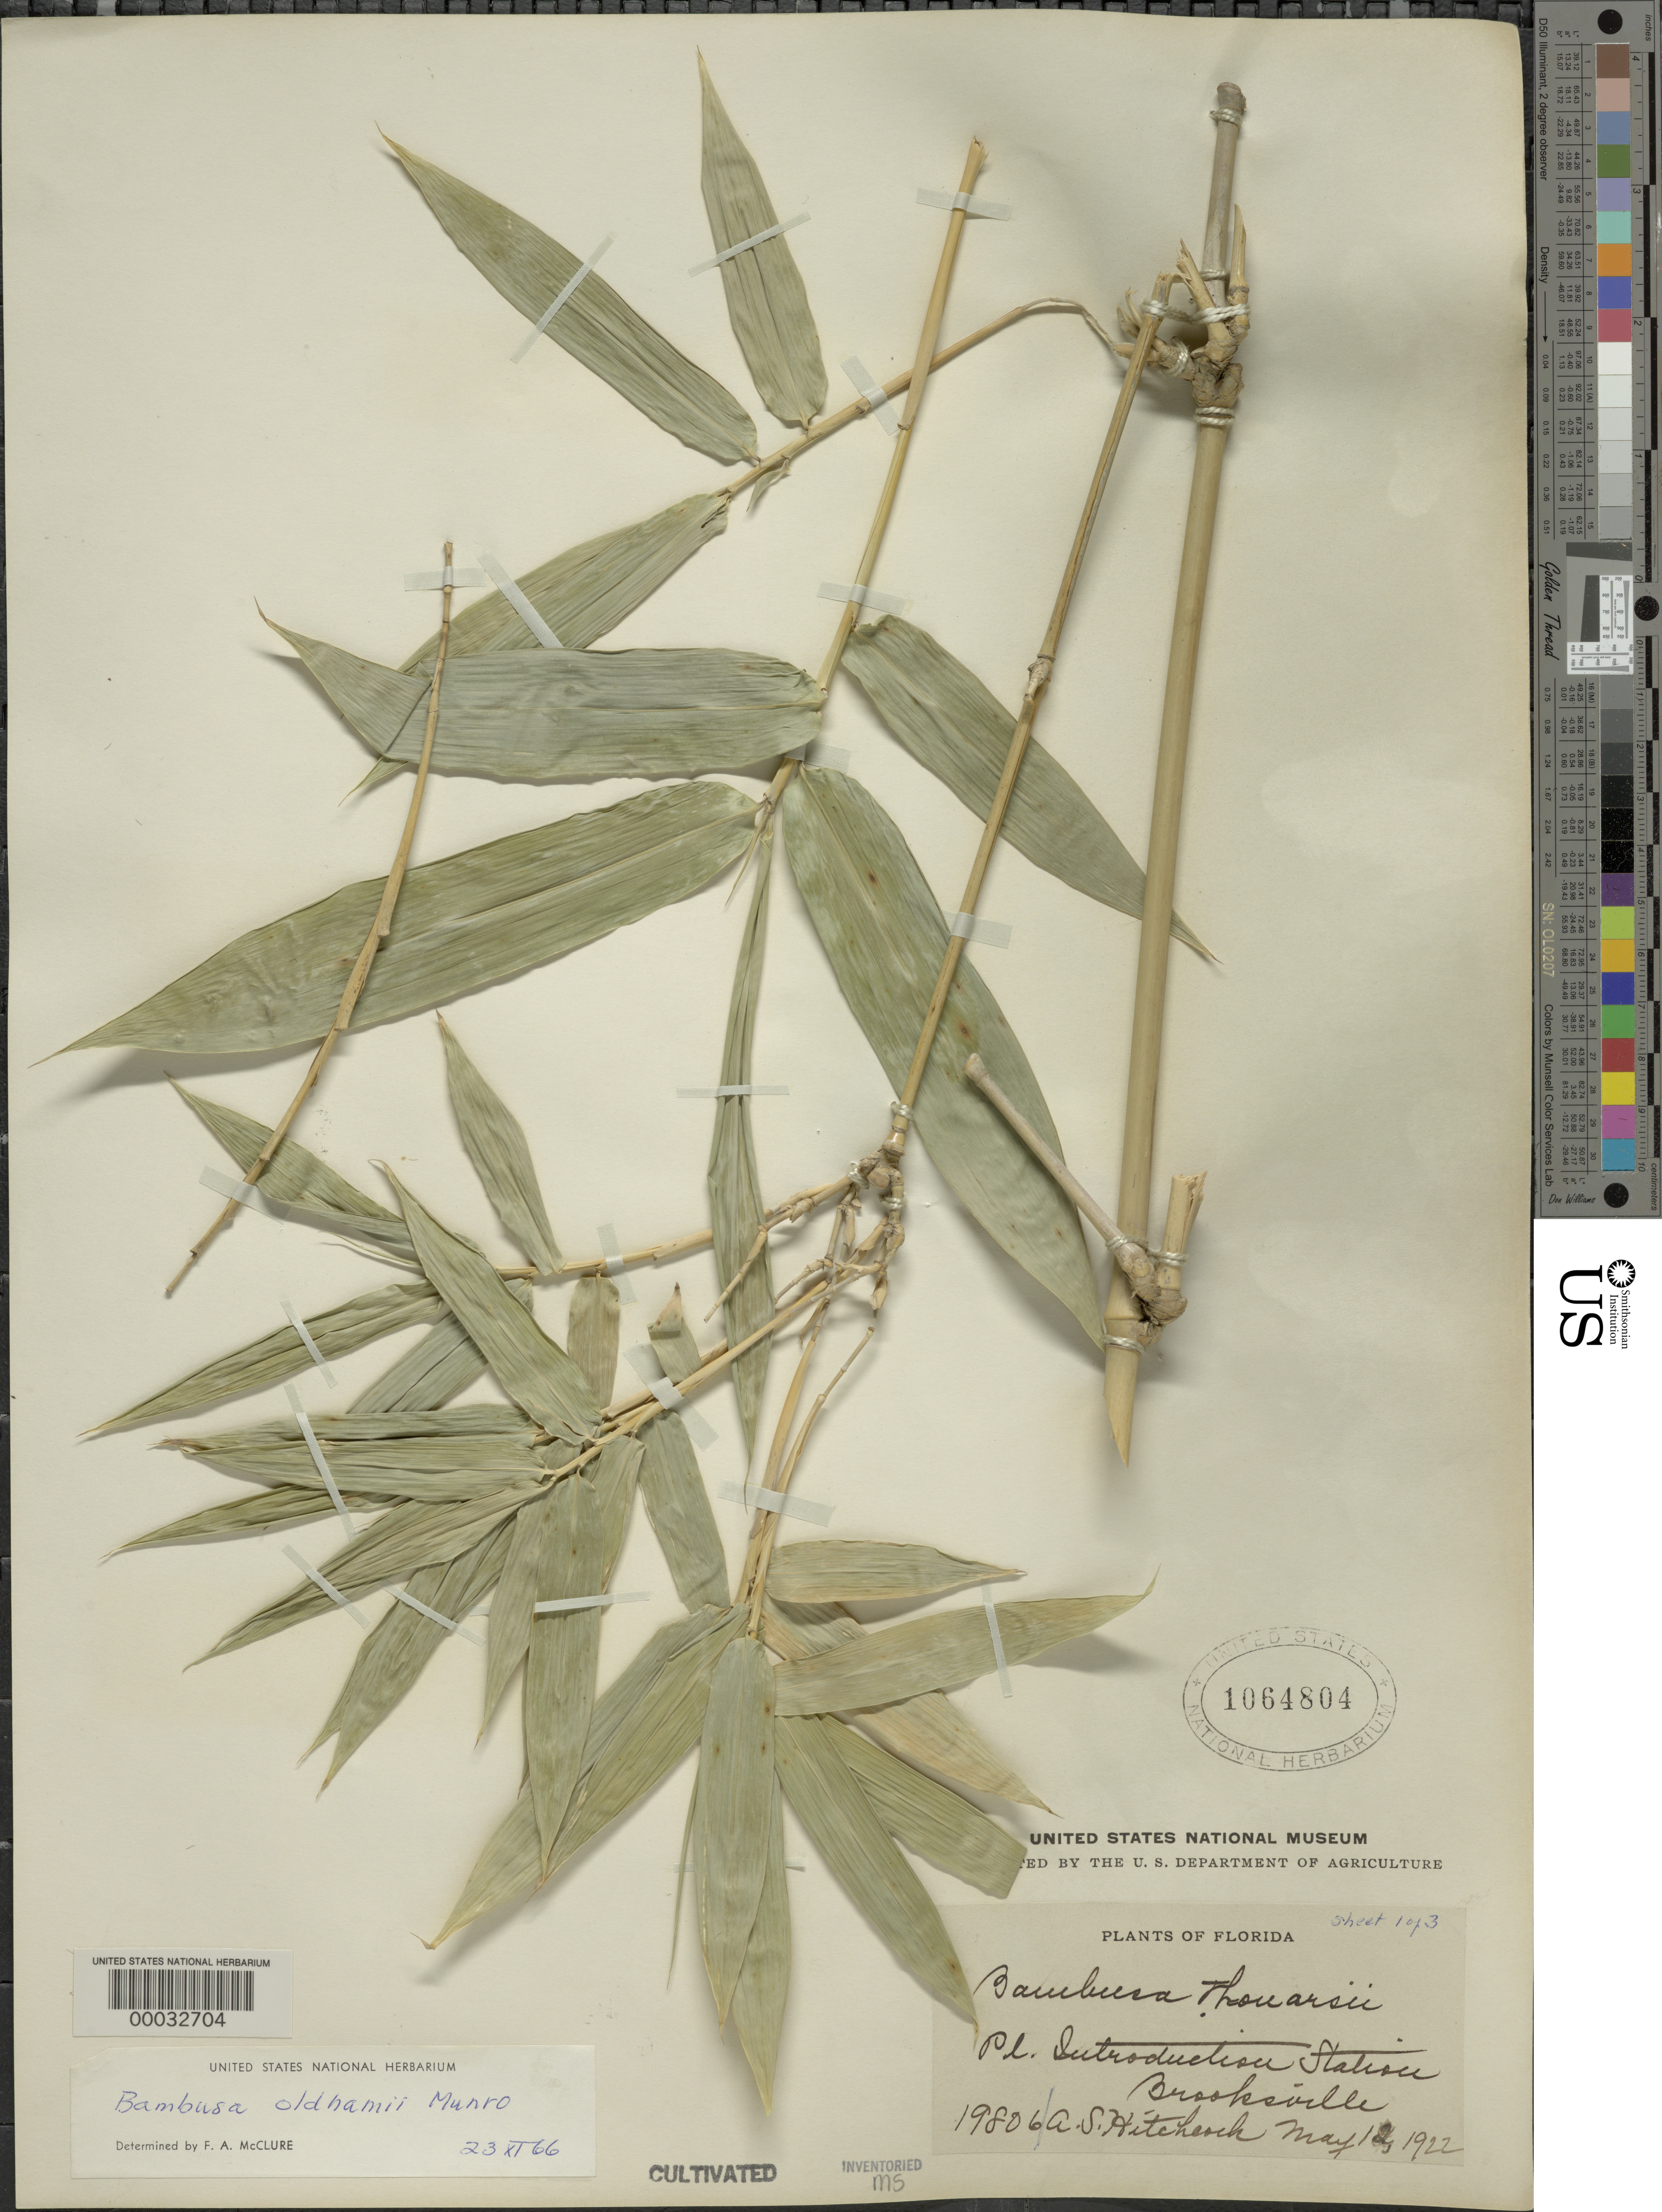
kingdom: Plantae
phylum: Tracheophyta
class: Liliopsida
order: Poales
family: Poaceae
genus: Bambusa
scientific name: Bambusa oldhamii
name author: Munro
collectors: A. S. Hitchcock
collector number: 19806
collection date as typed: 12 May 1922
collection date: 1922-05-12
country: United States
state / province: Florida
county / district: Hernando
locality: Plant introduction station-brooksville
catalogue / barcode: US 1064804